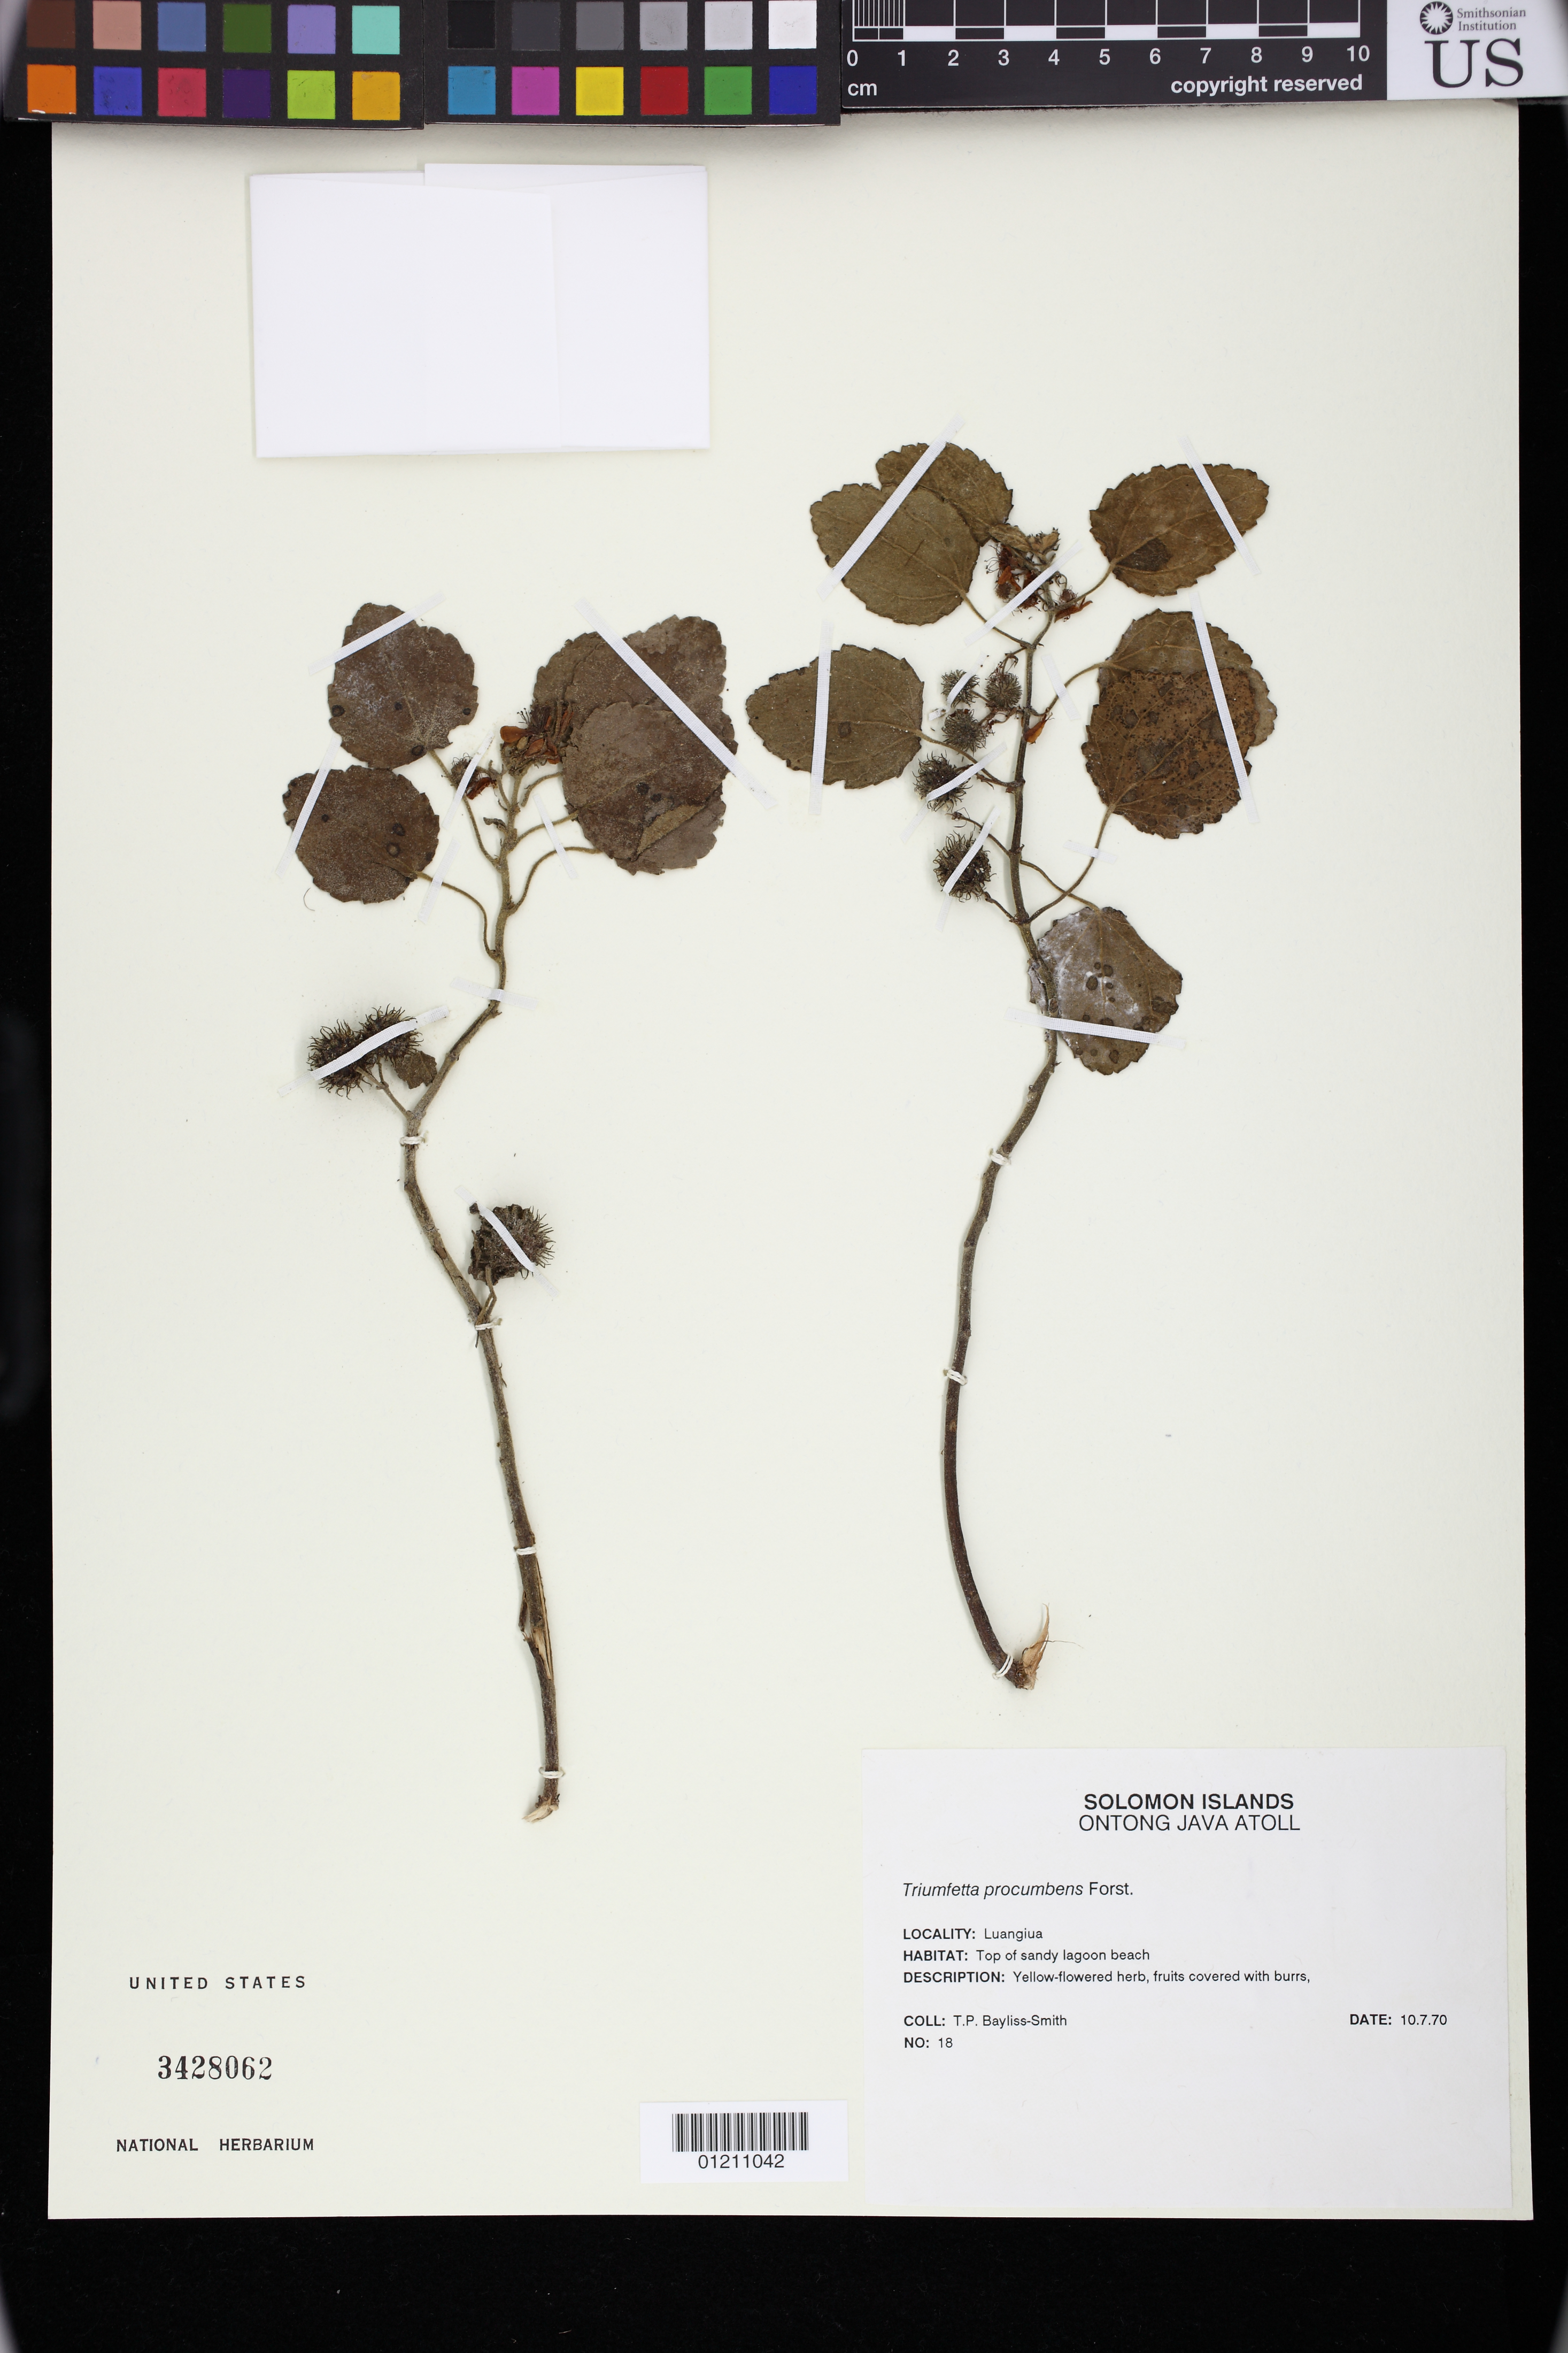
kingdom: Plantae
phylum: Tracheophyta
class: Magnoliopsida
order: Malvales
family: Malvaceae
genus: Triumfetta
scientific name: Triumfetta procumbens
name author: G. Forst.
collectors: T. P. Bayliss-Smith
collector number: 18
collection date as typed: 07 Oct 1970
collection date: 1970-10-07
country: Solomon Islands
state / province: Solomon Island Outliers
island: Ontong Java Atoll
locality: Solomon Islands: Ontong Java Atoll, Luangiua.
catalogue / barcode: US 3428062